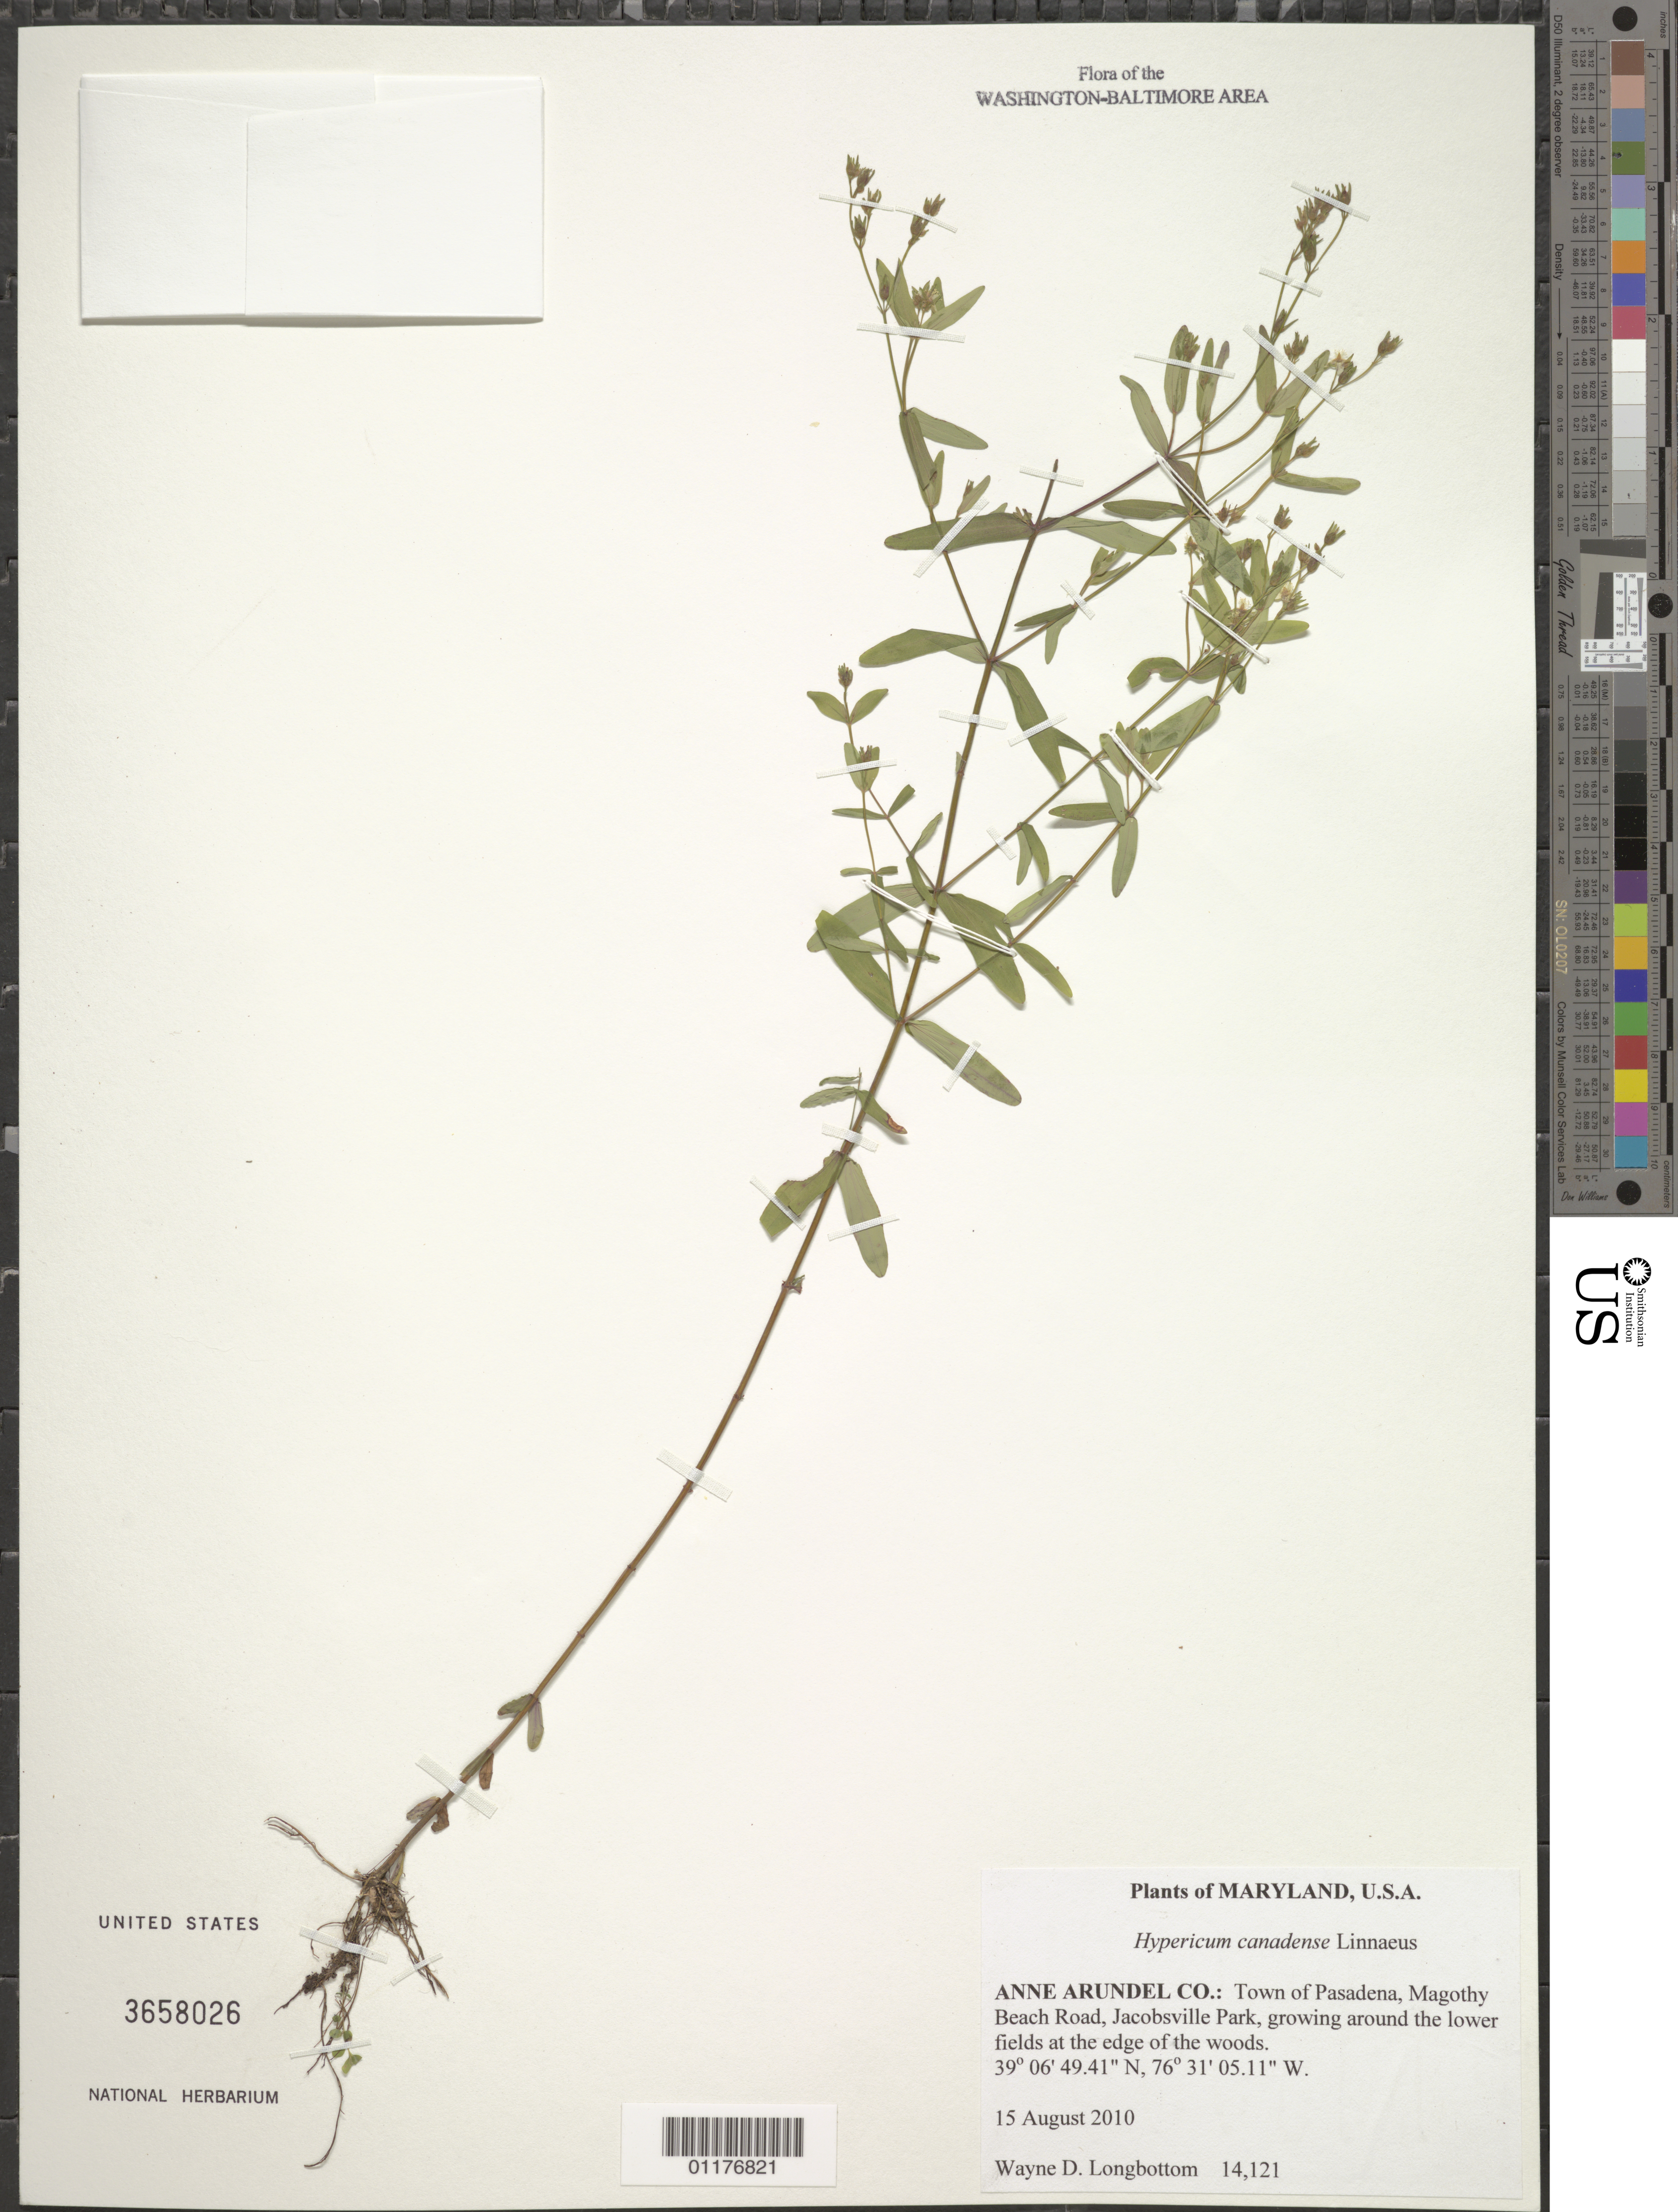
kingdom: Plantae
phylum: Tracheophyta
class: Magnoliopsida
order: Malpighiales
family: Hypericaceae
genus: Hypericum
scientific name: Hypericum canadense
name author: L.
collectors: W. D. Longbottom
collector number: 14121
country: United States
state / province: Maryland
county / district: Anne Arundel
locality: Pasadena, Magothy Beach Road, Jacobsville Park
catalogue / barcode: US 3658026